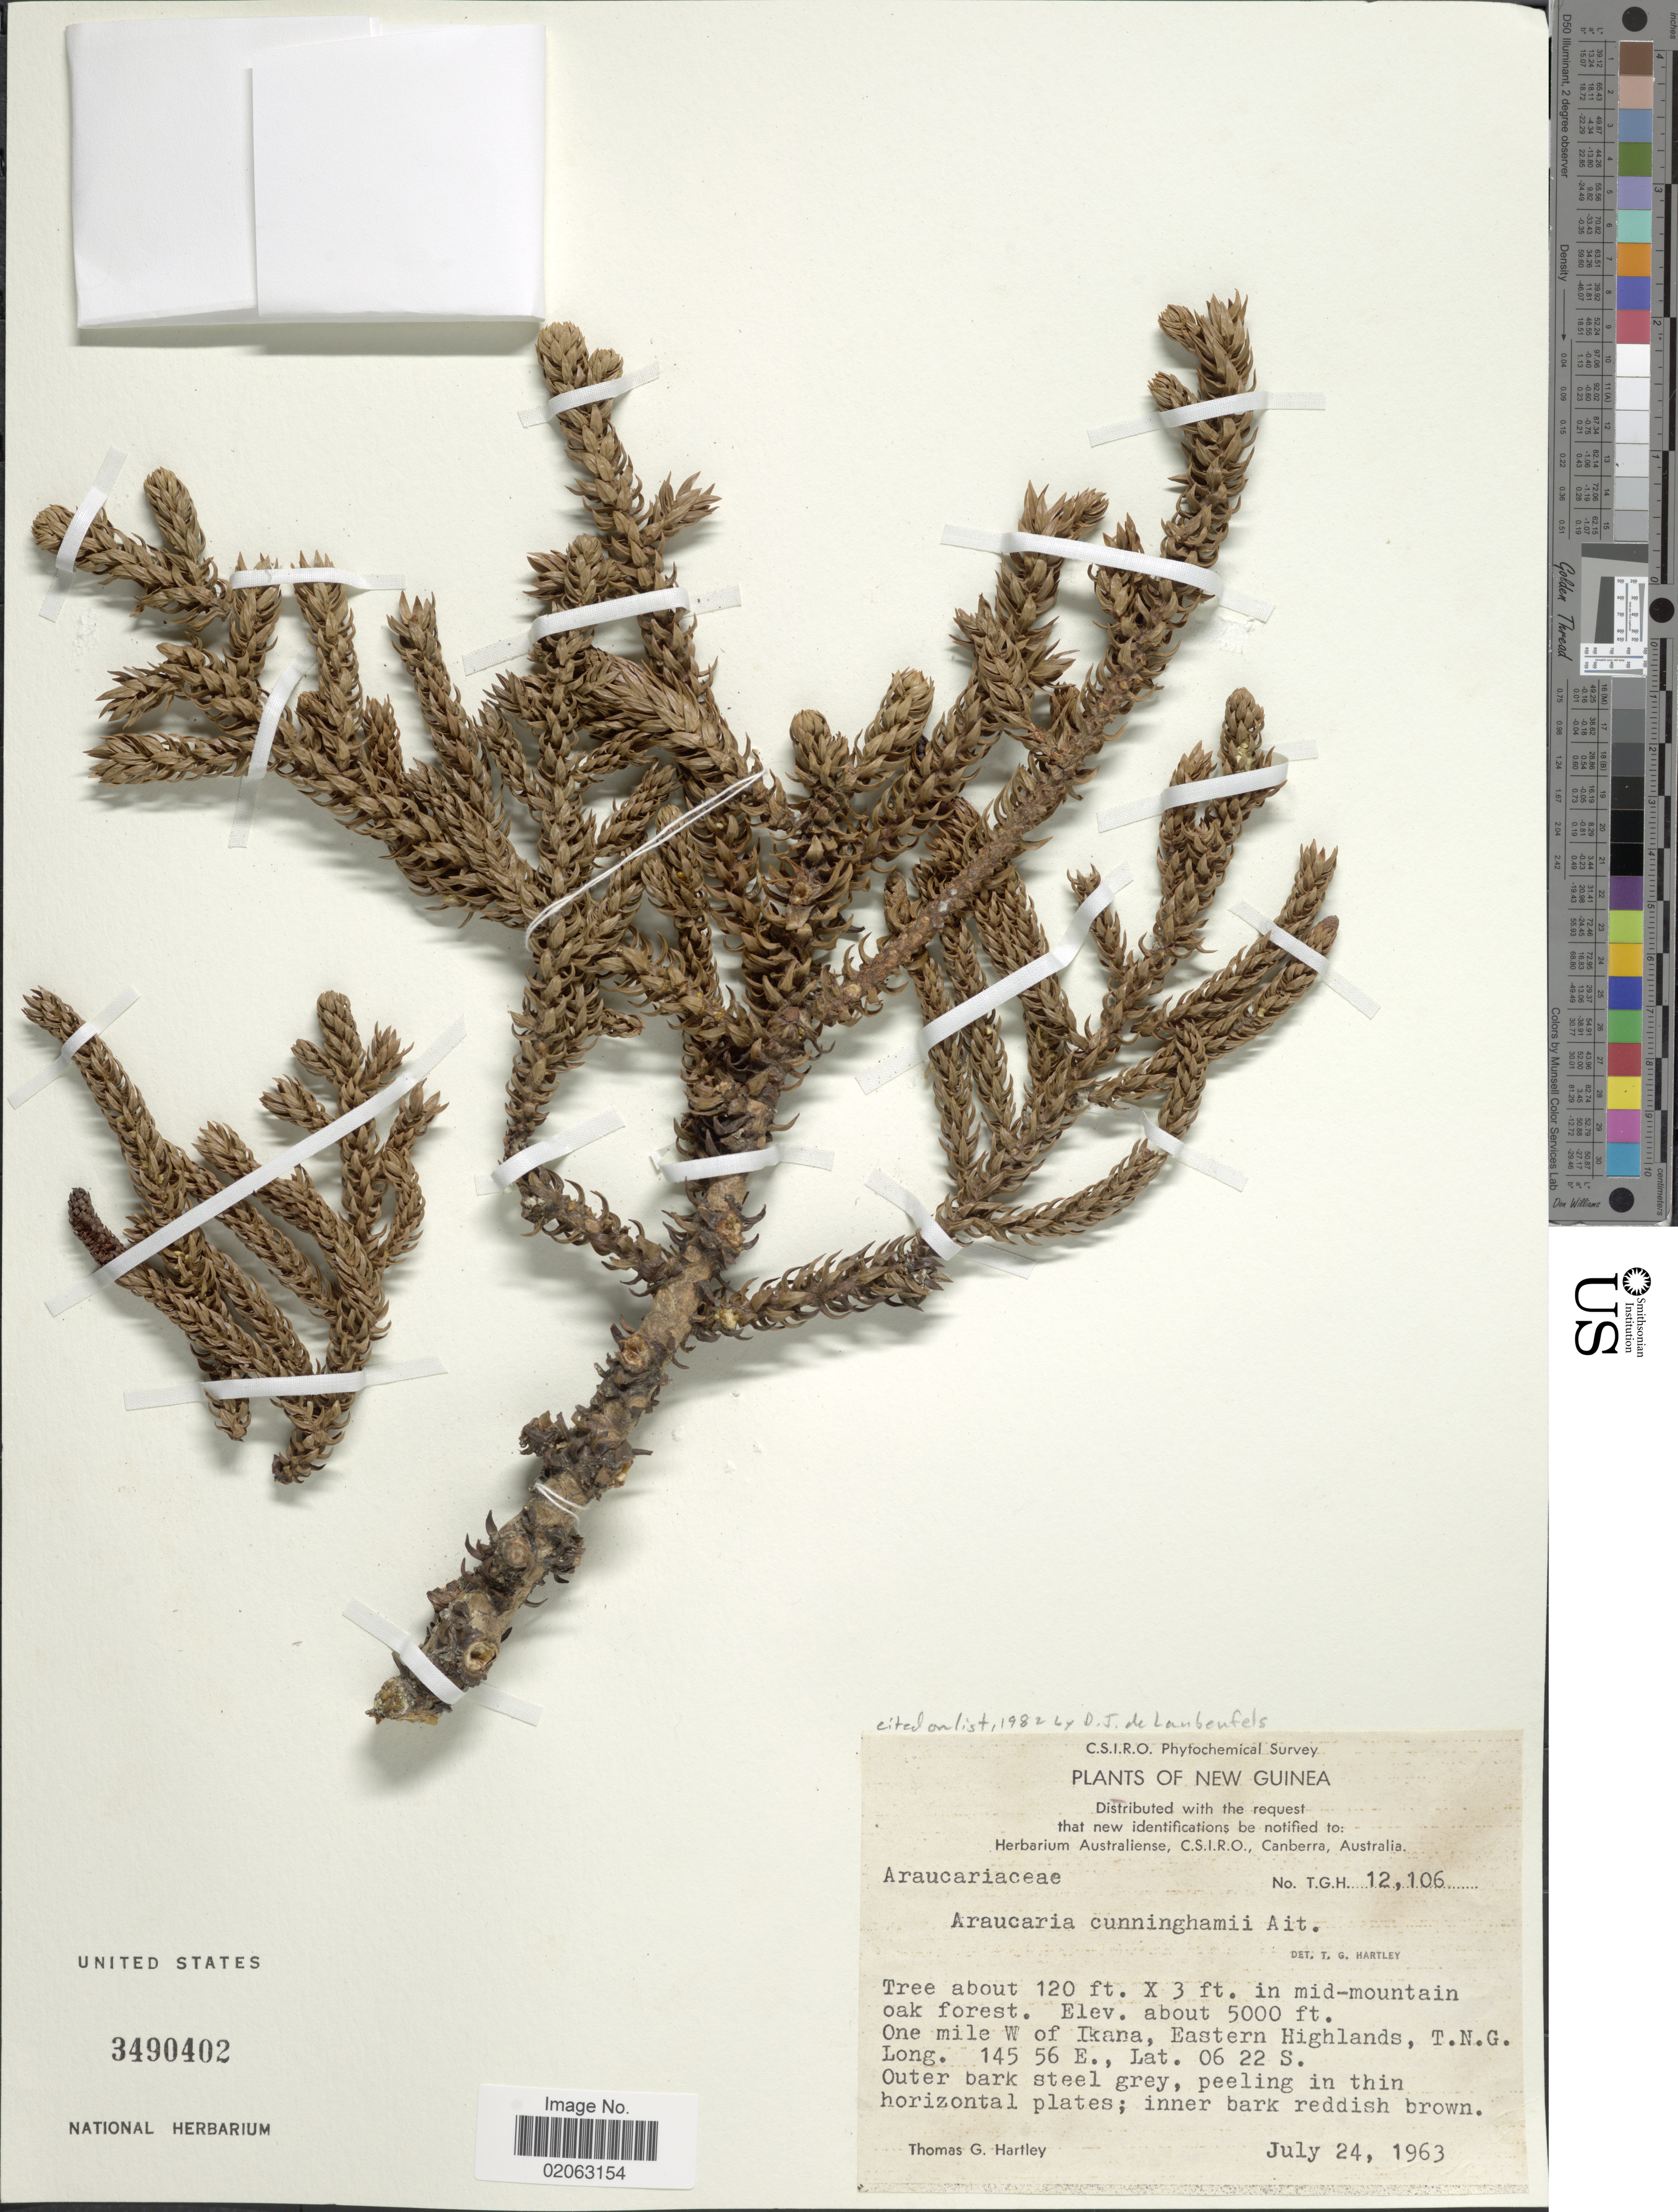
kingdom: Plantae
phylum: Tracheophyta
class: Pinopsida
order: Pinales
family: Araucariaceae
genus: Araucaria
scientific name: Araucaria cunninghamii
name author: Aiton ex D. Don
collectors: T. G. Hartley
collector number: T.G.H. 12106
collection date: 1963-07-24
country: Papua New Guinea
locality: New Guinea, in mid-mountain oak forest, one mile W of Ikana, Eastern Highlands, T. N. G.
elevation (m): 1524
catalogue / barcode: US 3490402